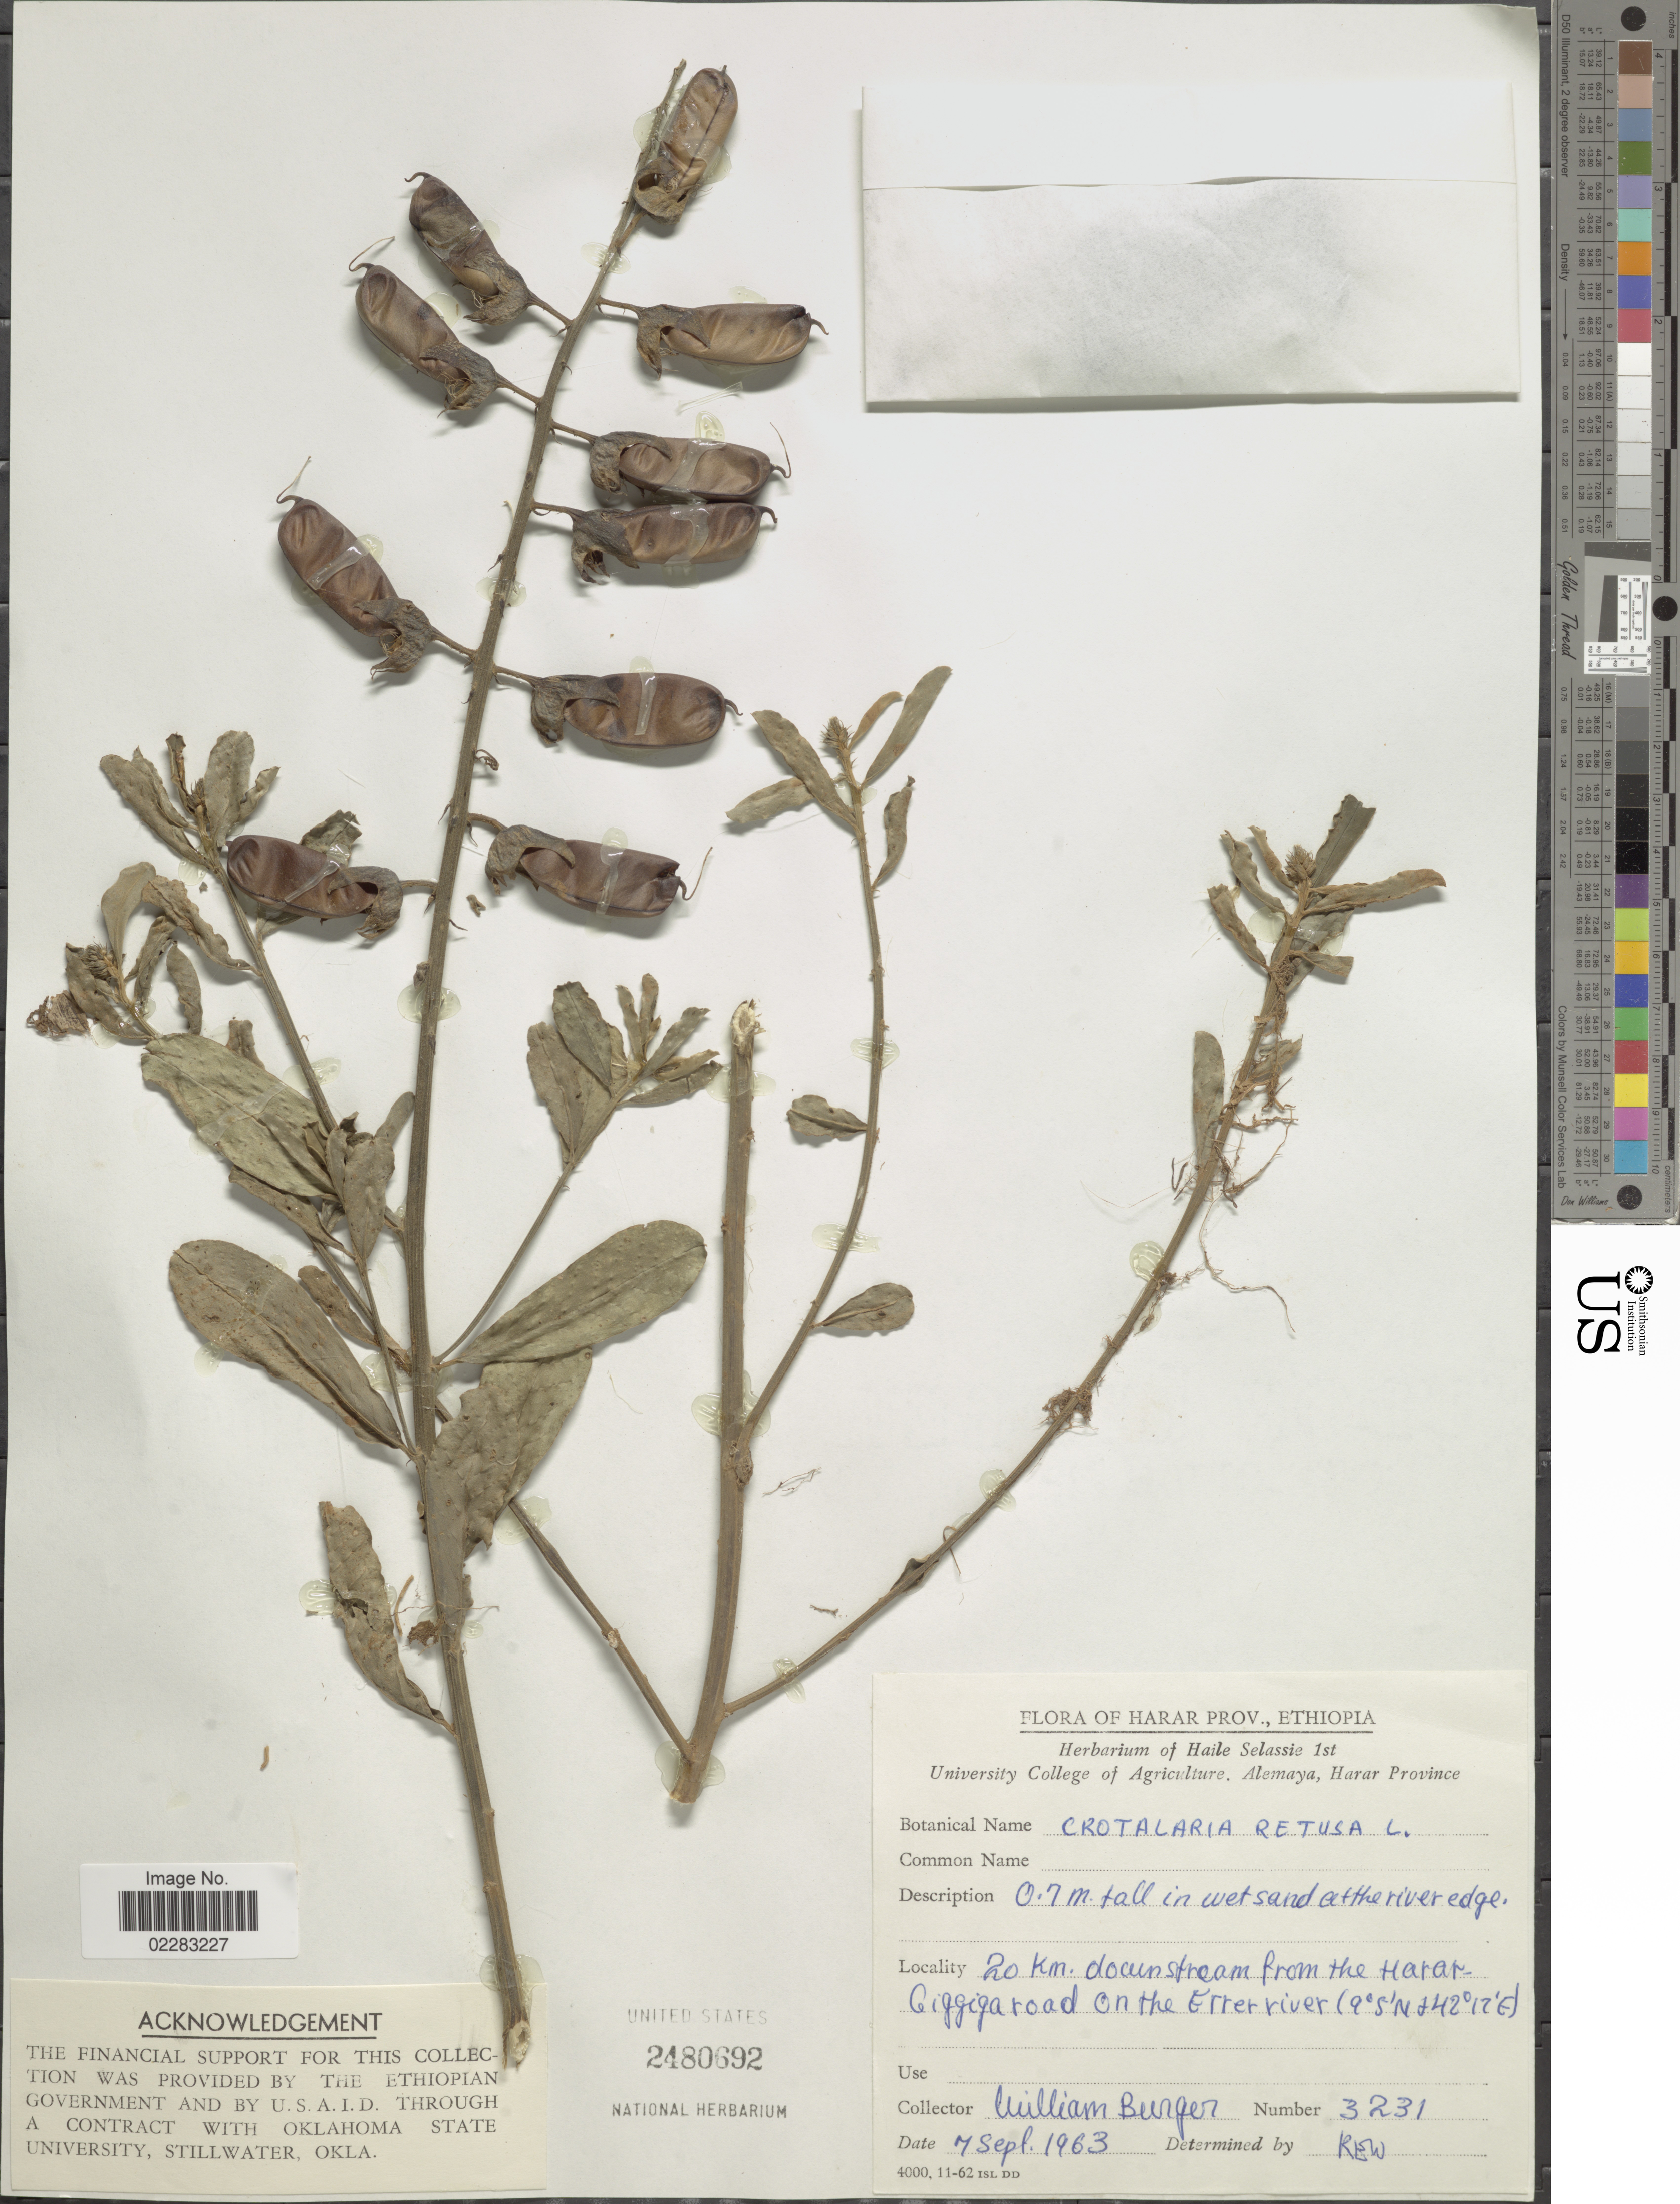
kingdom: Plantae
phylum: Tracheophyta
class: Magnoliopsida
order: Fabales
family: Fabaceae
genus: Crotalaria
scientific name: Crotalaria retusa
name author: L.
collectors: W. Burger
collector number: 3231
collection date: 1963-09-07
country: Ethiopia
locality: Harar Prov., 20 km. downstream from the Harar-Giggiga road on the Errer river.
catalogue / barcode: US 2480692